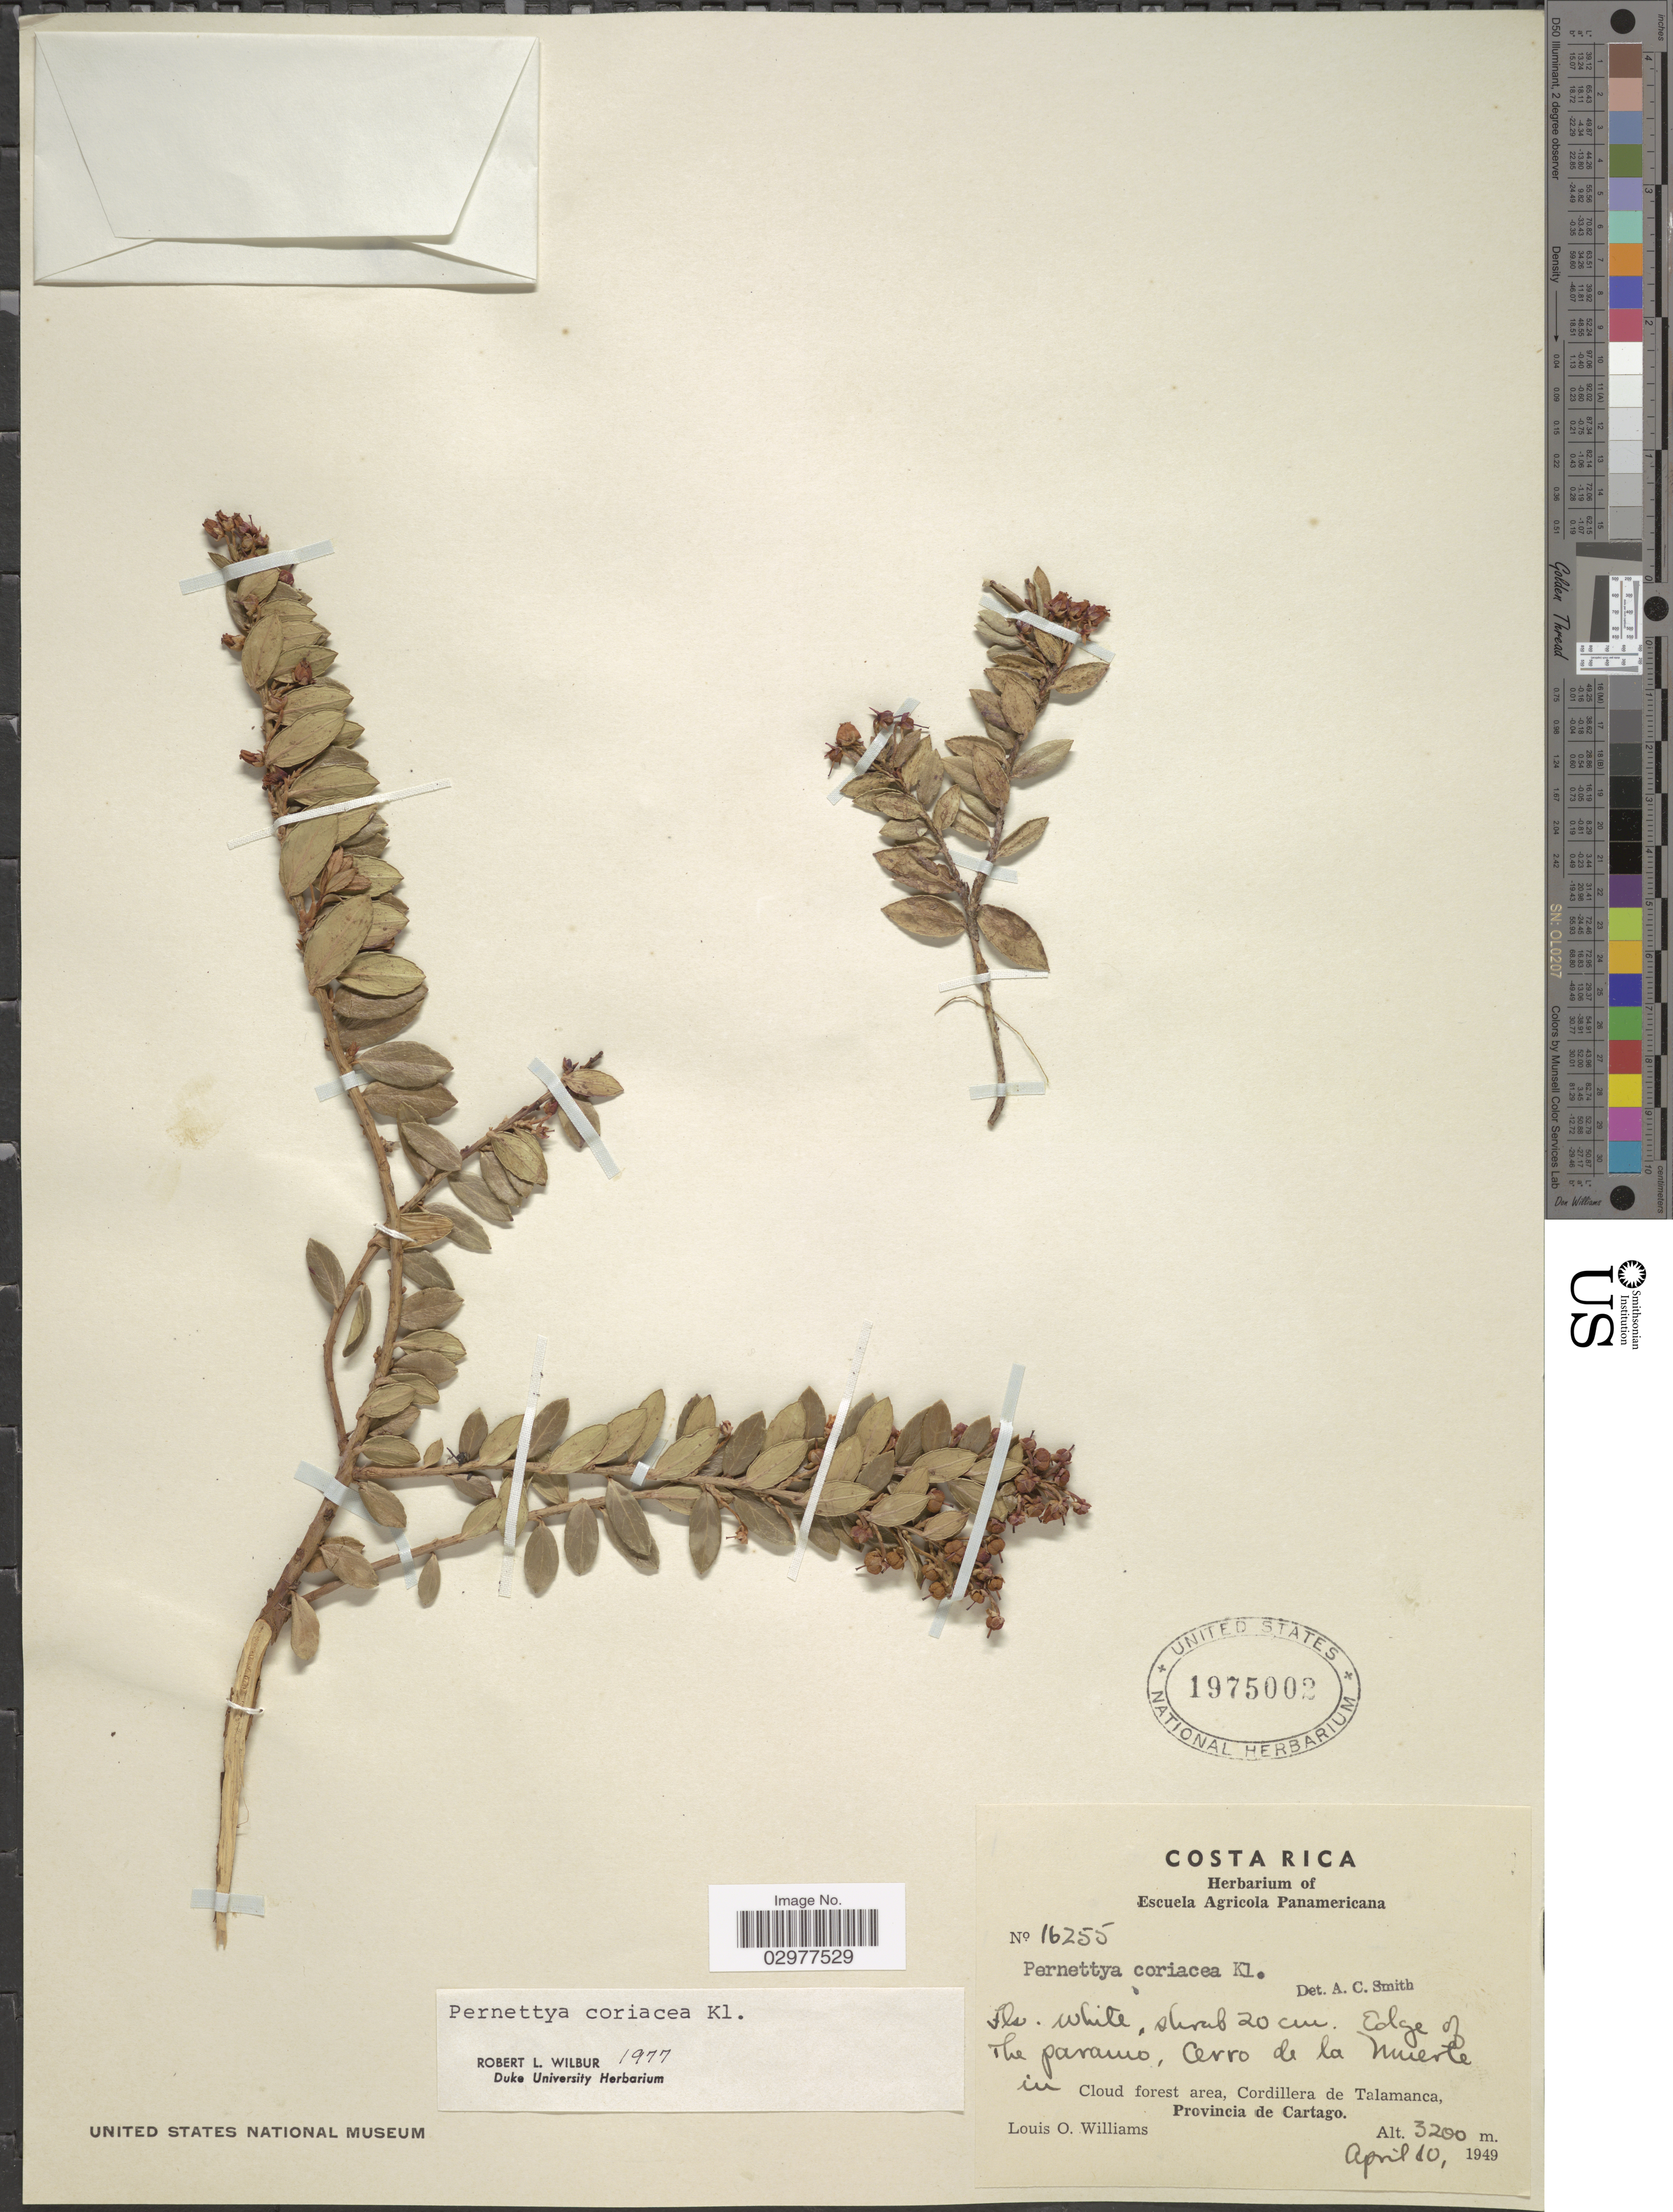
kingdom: Plantae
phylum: Tracheophyta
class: Magnoliopsida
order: Ericales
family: Ericaceae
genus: Pernettya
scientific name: Pernettya prostrata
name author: (Cav.) DC.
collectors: L. O. Williams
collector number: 16255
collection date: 1949-04-10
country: Costa Rica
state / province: Cartago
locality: Edge of the paramo, Cerro de la Muerte, in Cloud forest area, Cordillera de Talamanca.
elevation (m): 3200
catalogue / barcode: US 1975002